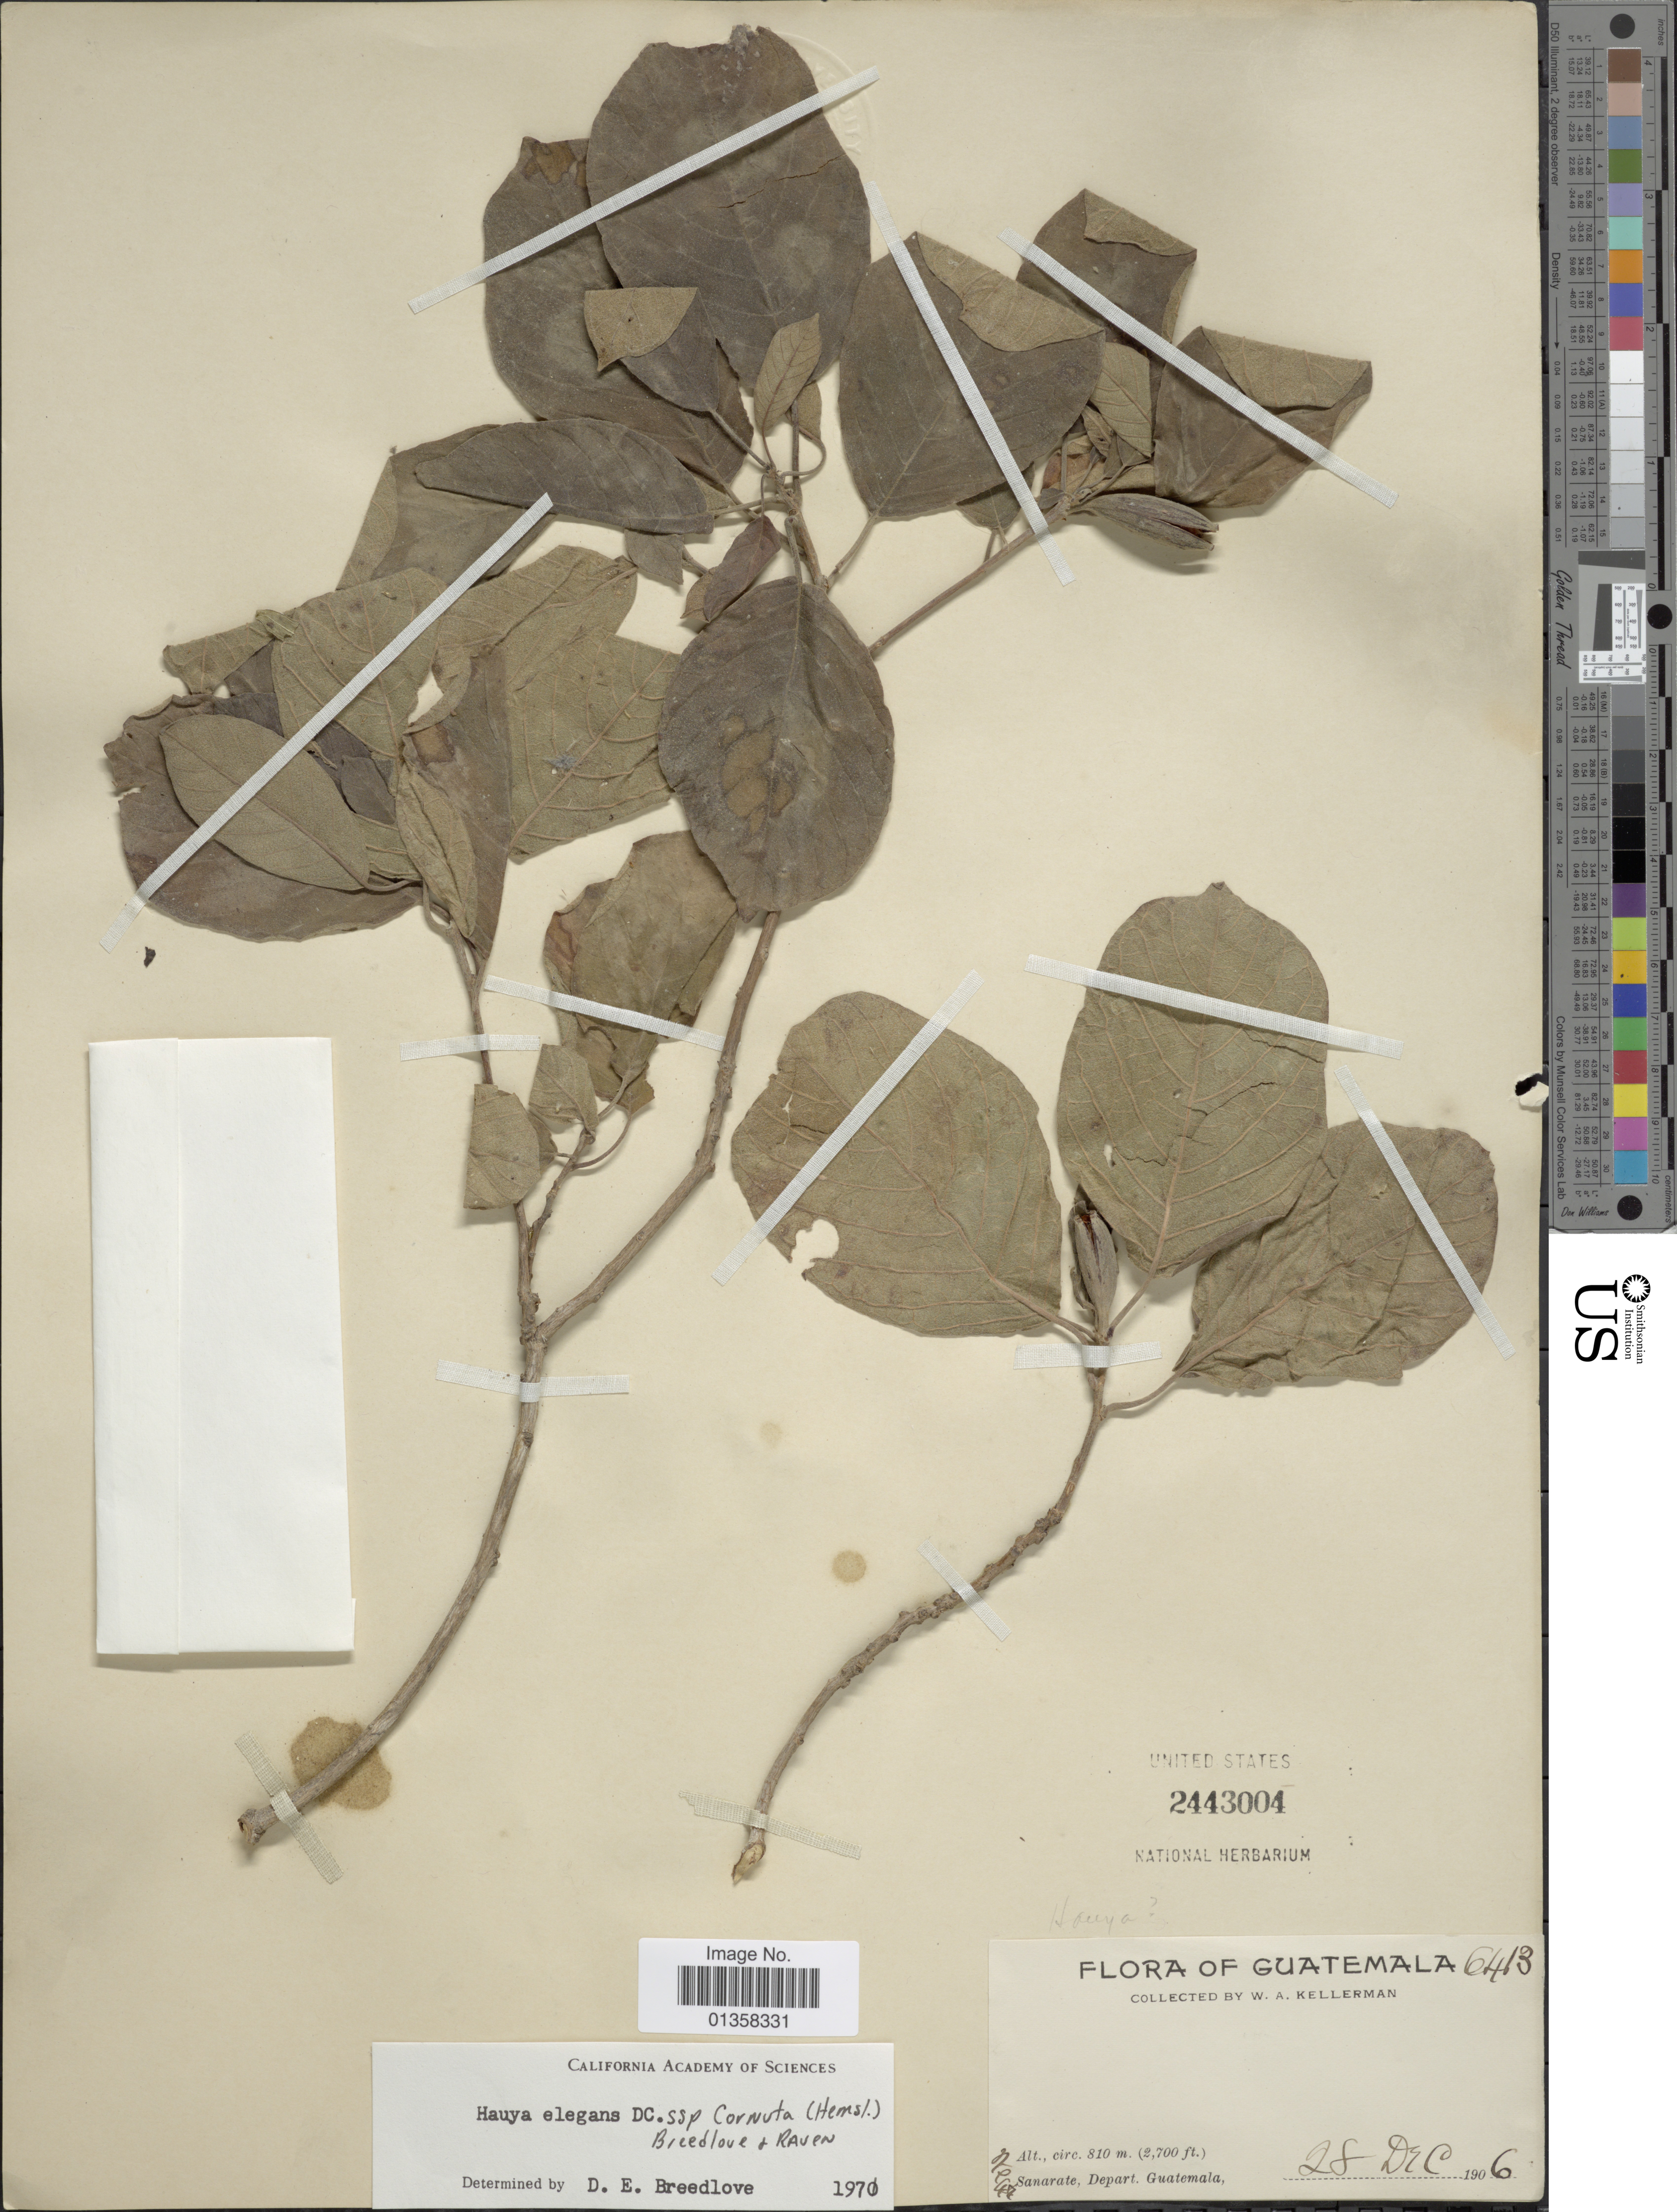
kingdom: Plantae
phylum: Tracheophyta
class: Magnoliopsida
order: Myrtales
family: Onagraceae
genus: Ludwigia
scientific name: Ludwigia hyssopifolia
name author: (G. Don) Exell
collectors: W. Kellerman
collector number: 6413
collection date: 1906-12-28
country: Guatemala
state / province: Guatemala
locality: Near Sanarate, Depart. Guatemala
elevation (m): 810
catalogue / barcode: US 2443004